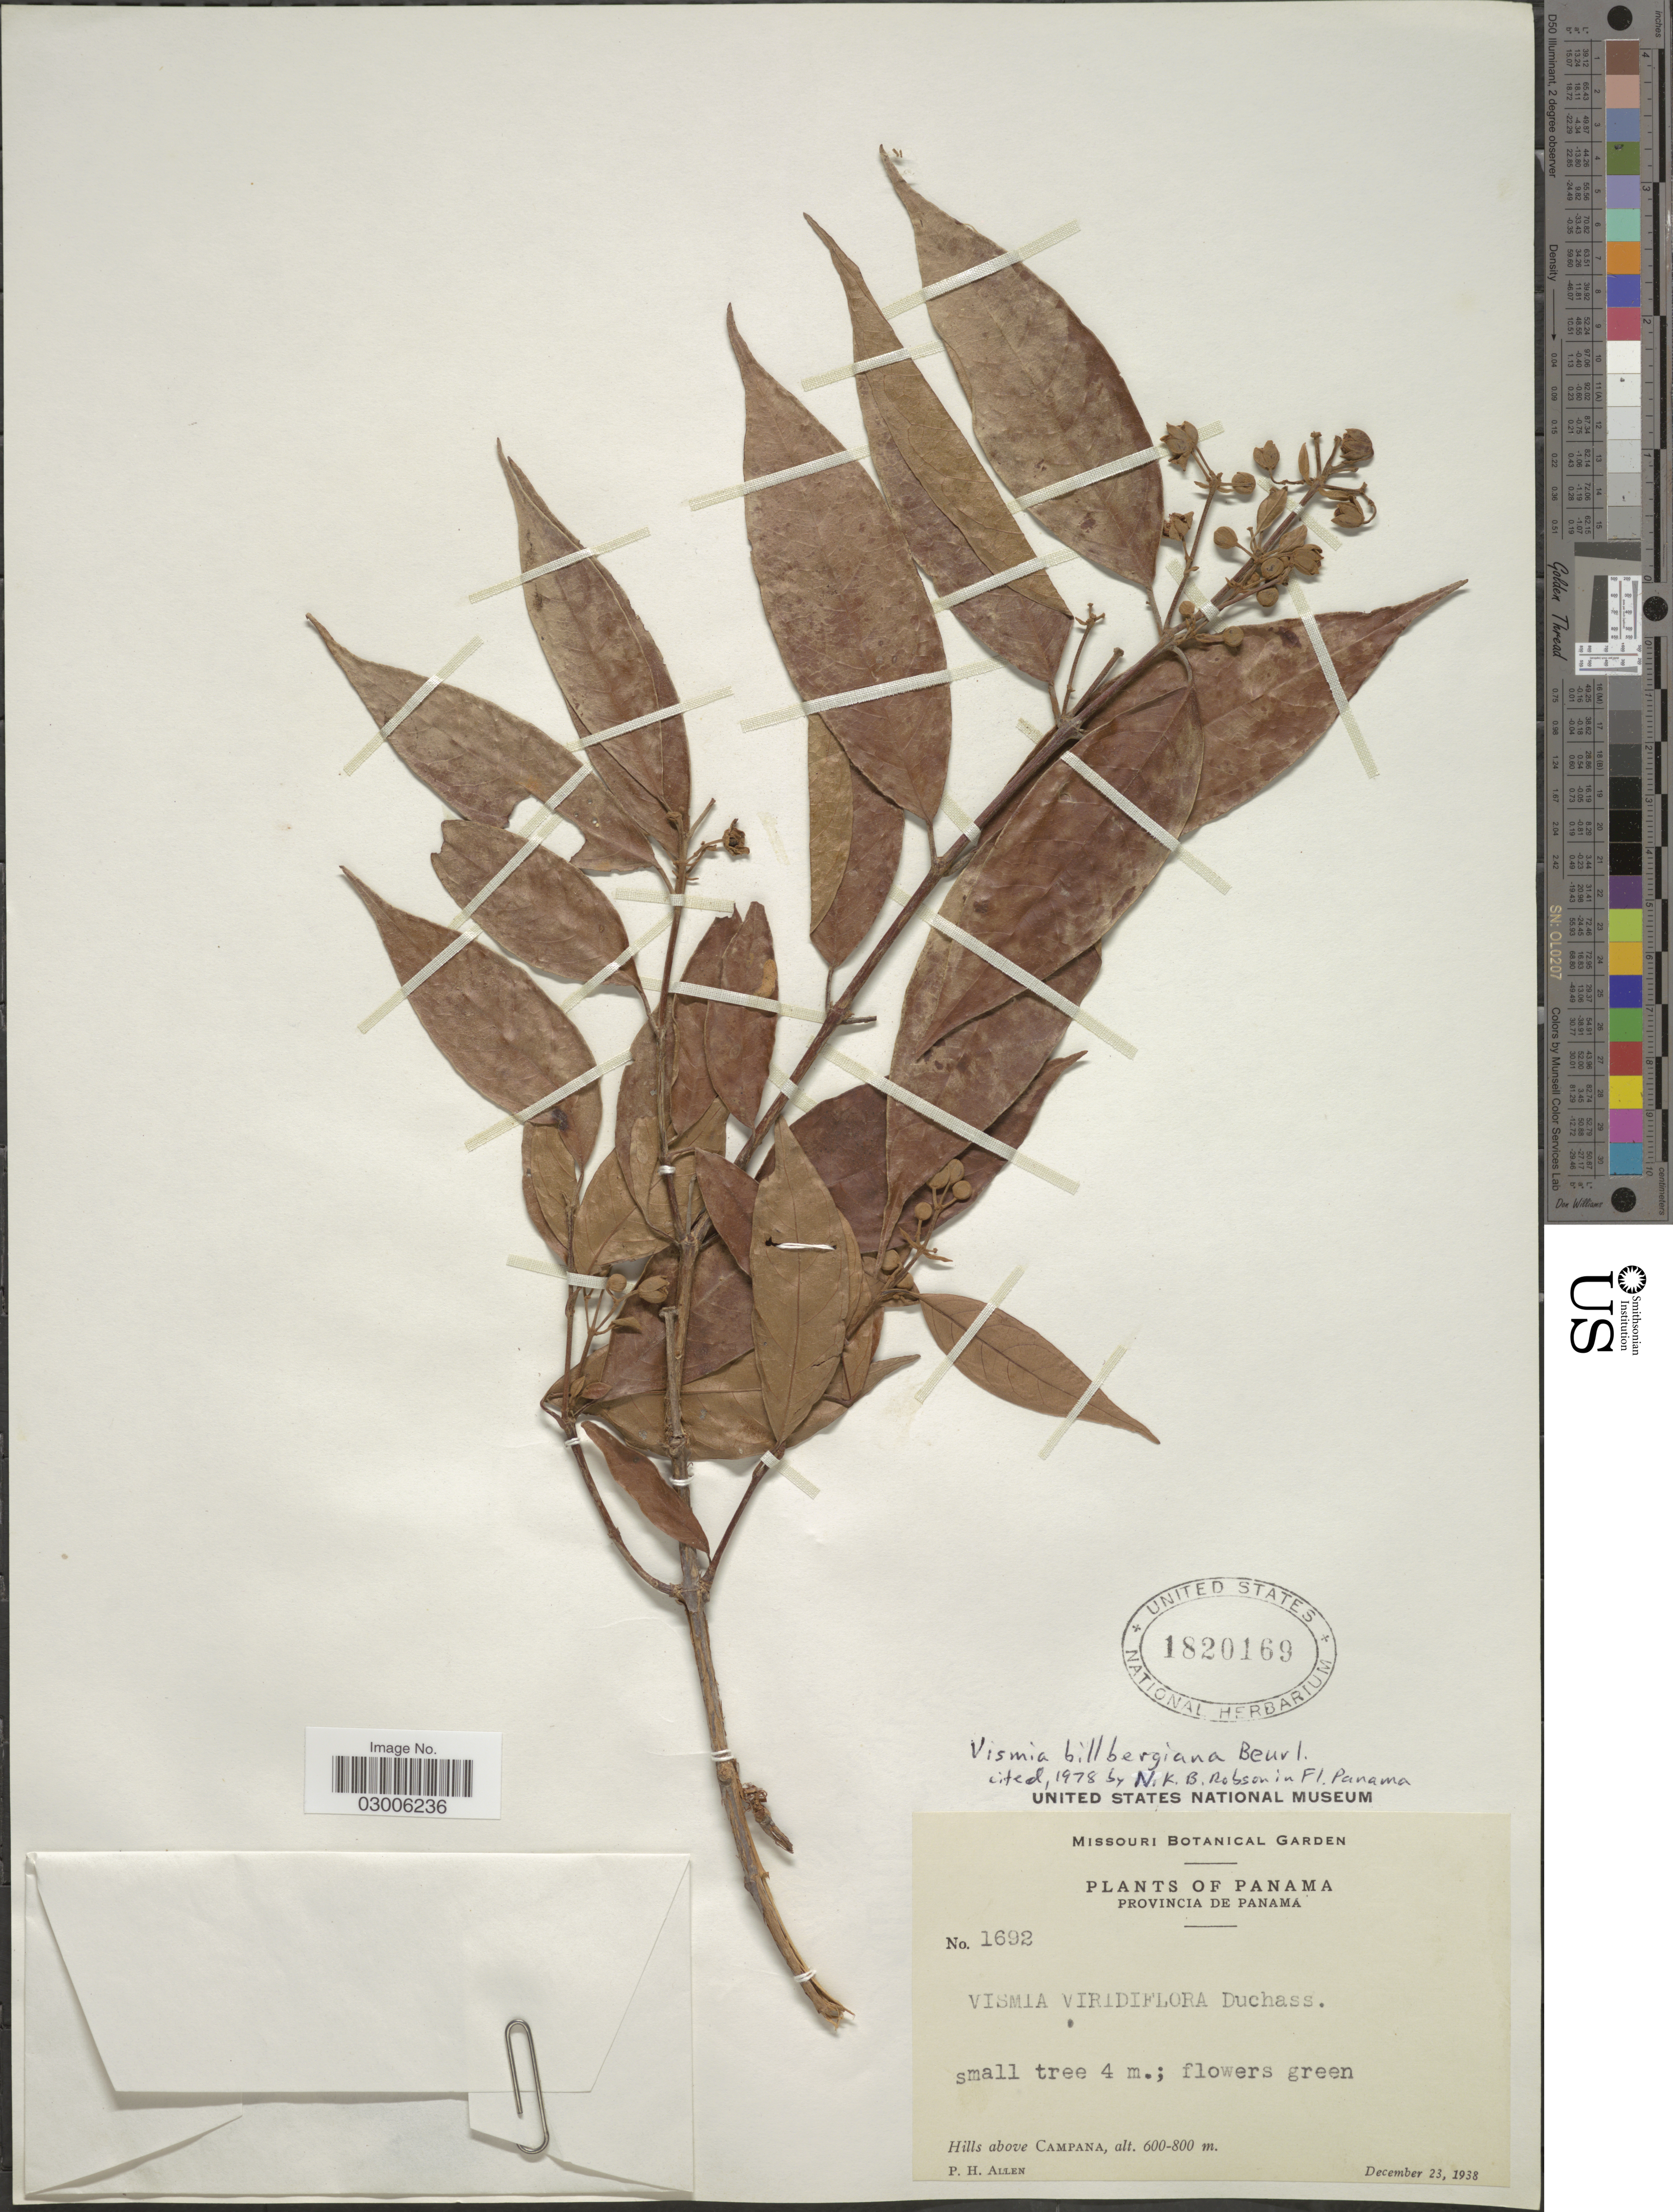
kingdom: Plantae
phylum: Tracheophyta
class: Magnoliopsida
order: Malpighiales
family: Hypericaceae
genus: Vismia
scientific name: Vismia billbergiana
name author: Beurl.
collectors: P. H. Allen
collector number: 1692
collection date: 1938-12-23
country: Panama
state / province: Panamá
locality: Hills above Campana.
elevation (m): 600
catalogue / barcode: US 1820169